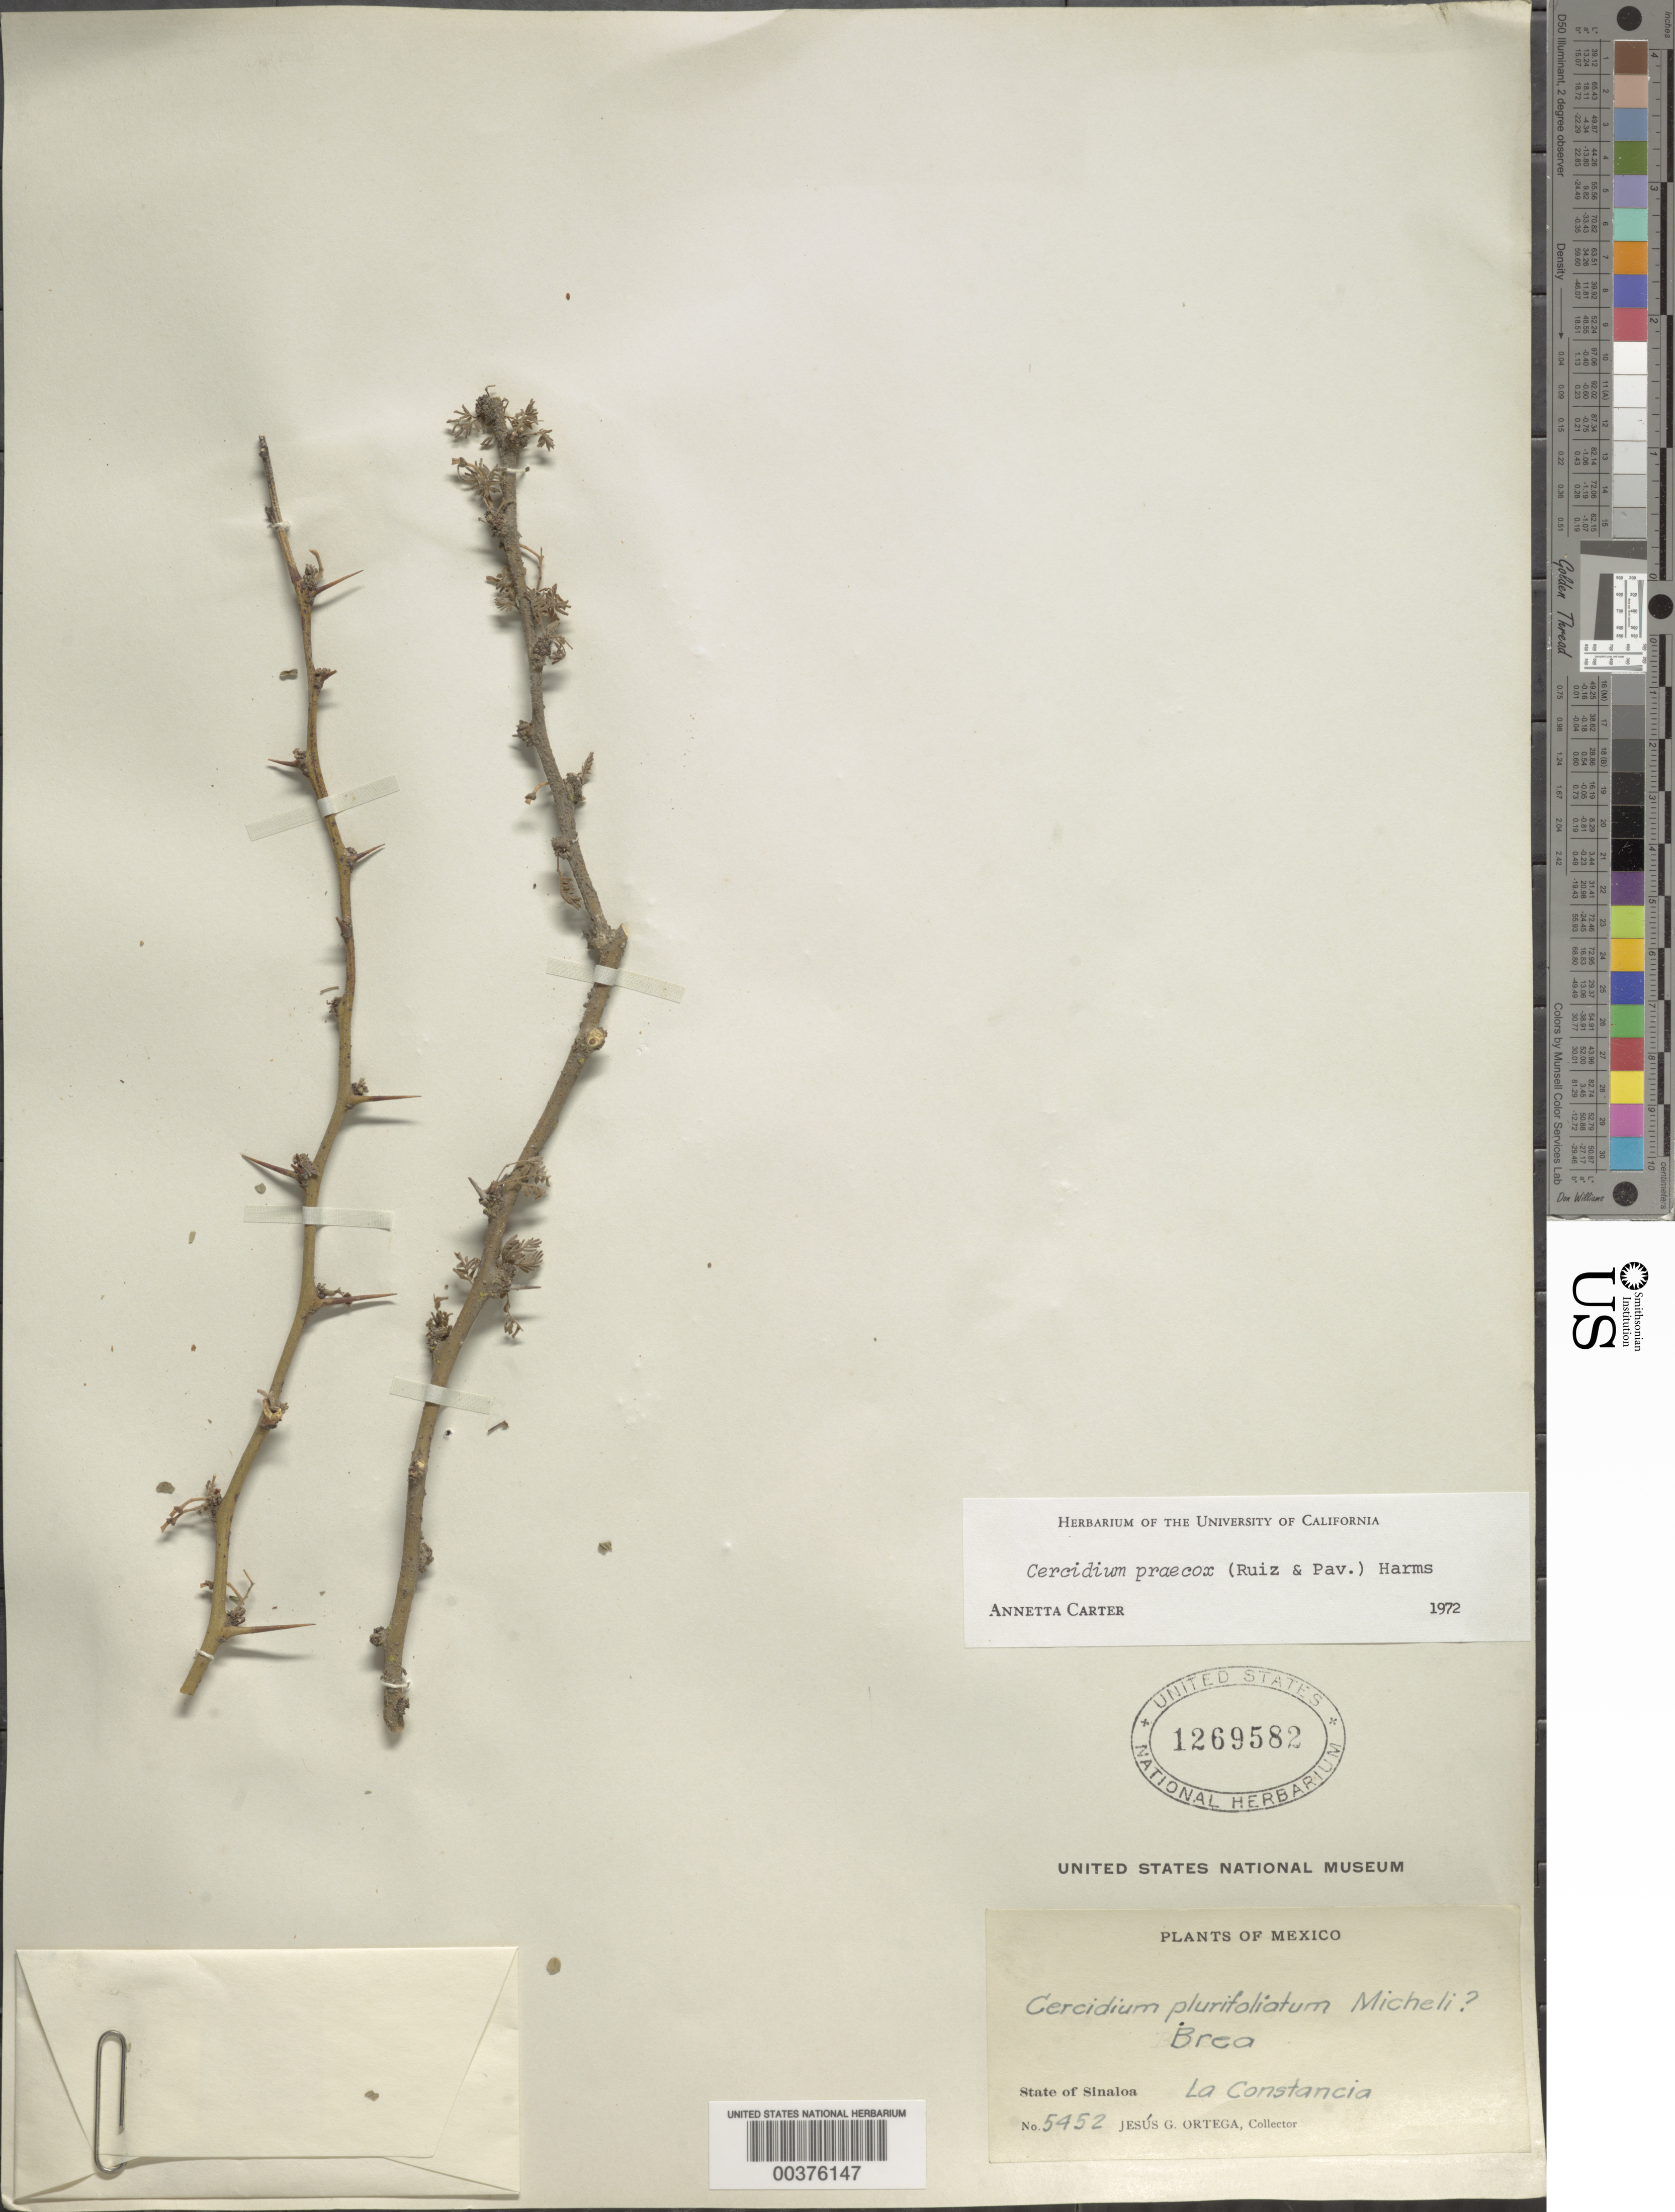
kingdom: Plantae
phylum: Tracheophyta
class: Magnoliopsida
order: Fabales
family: Fabaceae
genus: Parkinsonia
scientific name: Parkinsonia praecox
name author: (Ruiz & Pav.) J.E. Hawkins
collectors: J. Ortega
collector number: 5452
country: Mexico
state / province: Sinaloa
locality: La constancia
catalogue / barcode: US 1269582